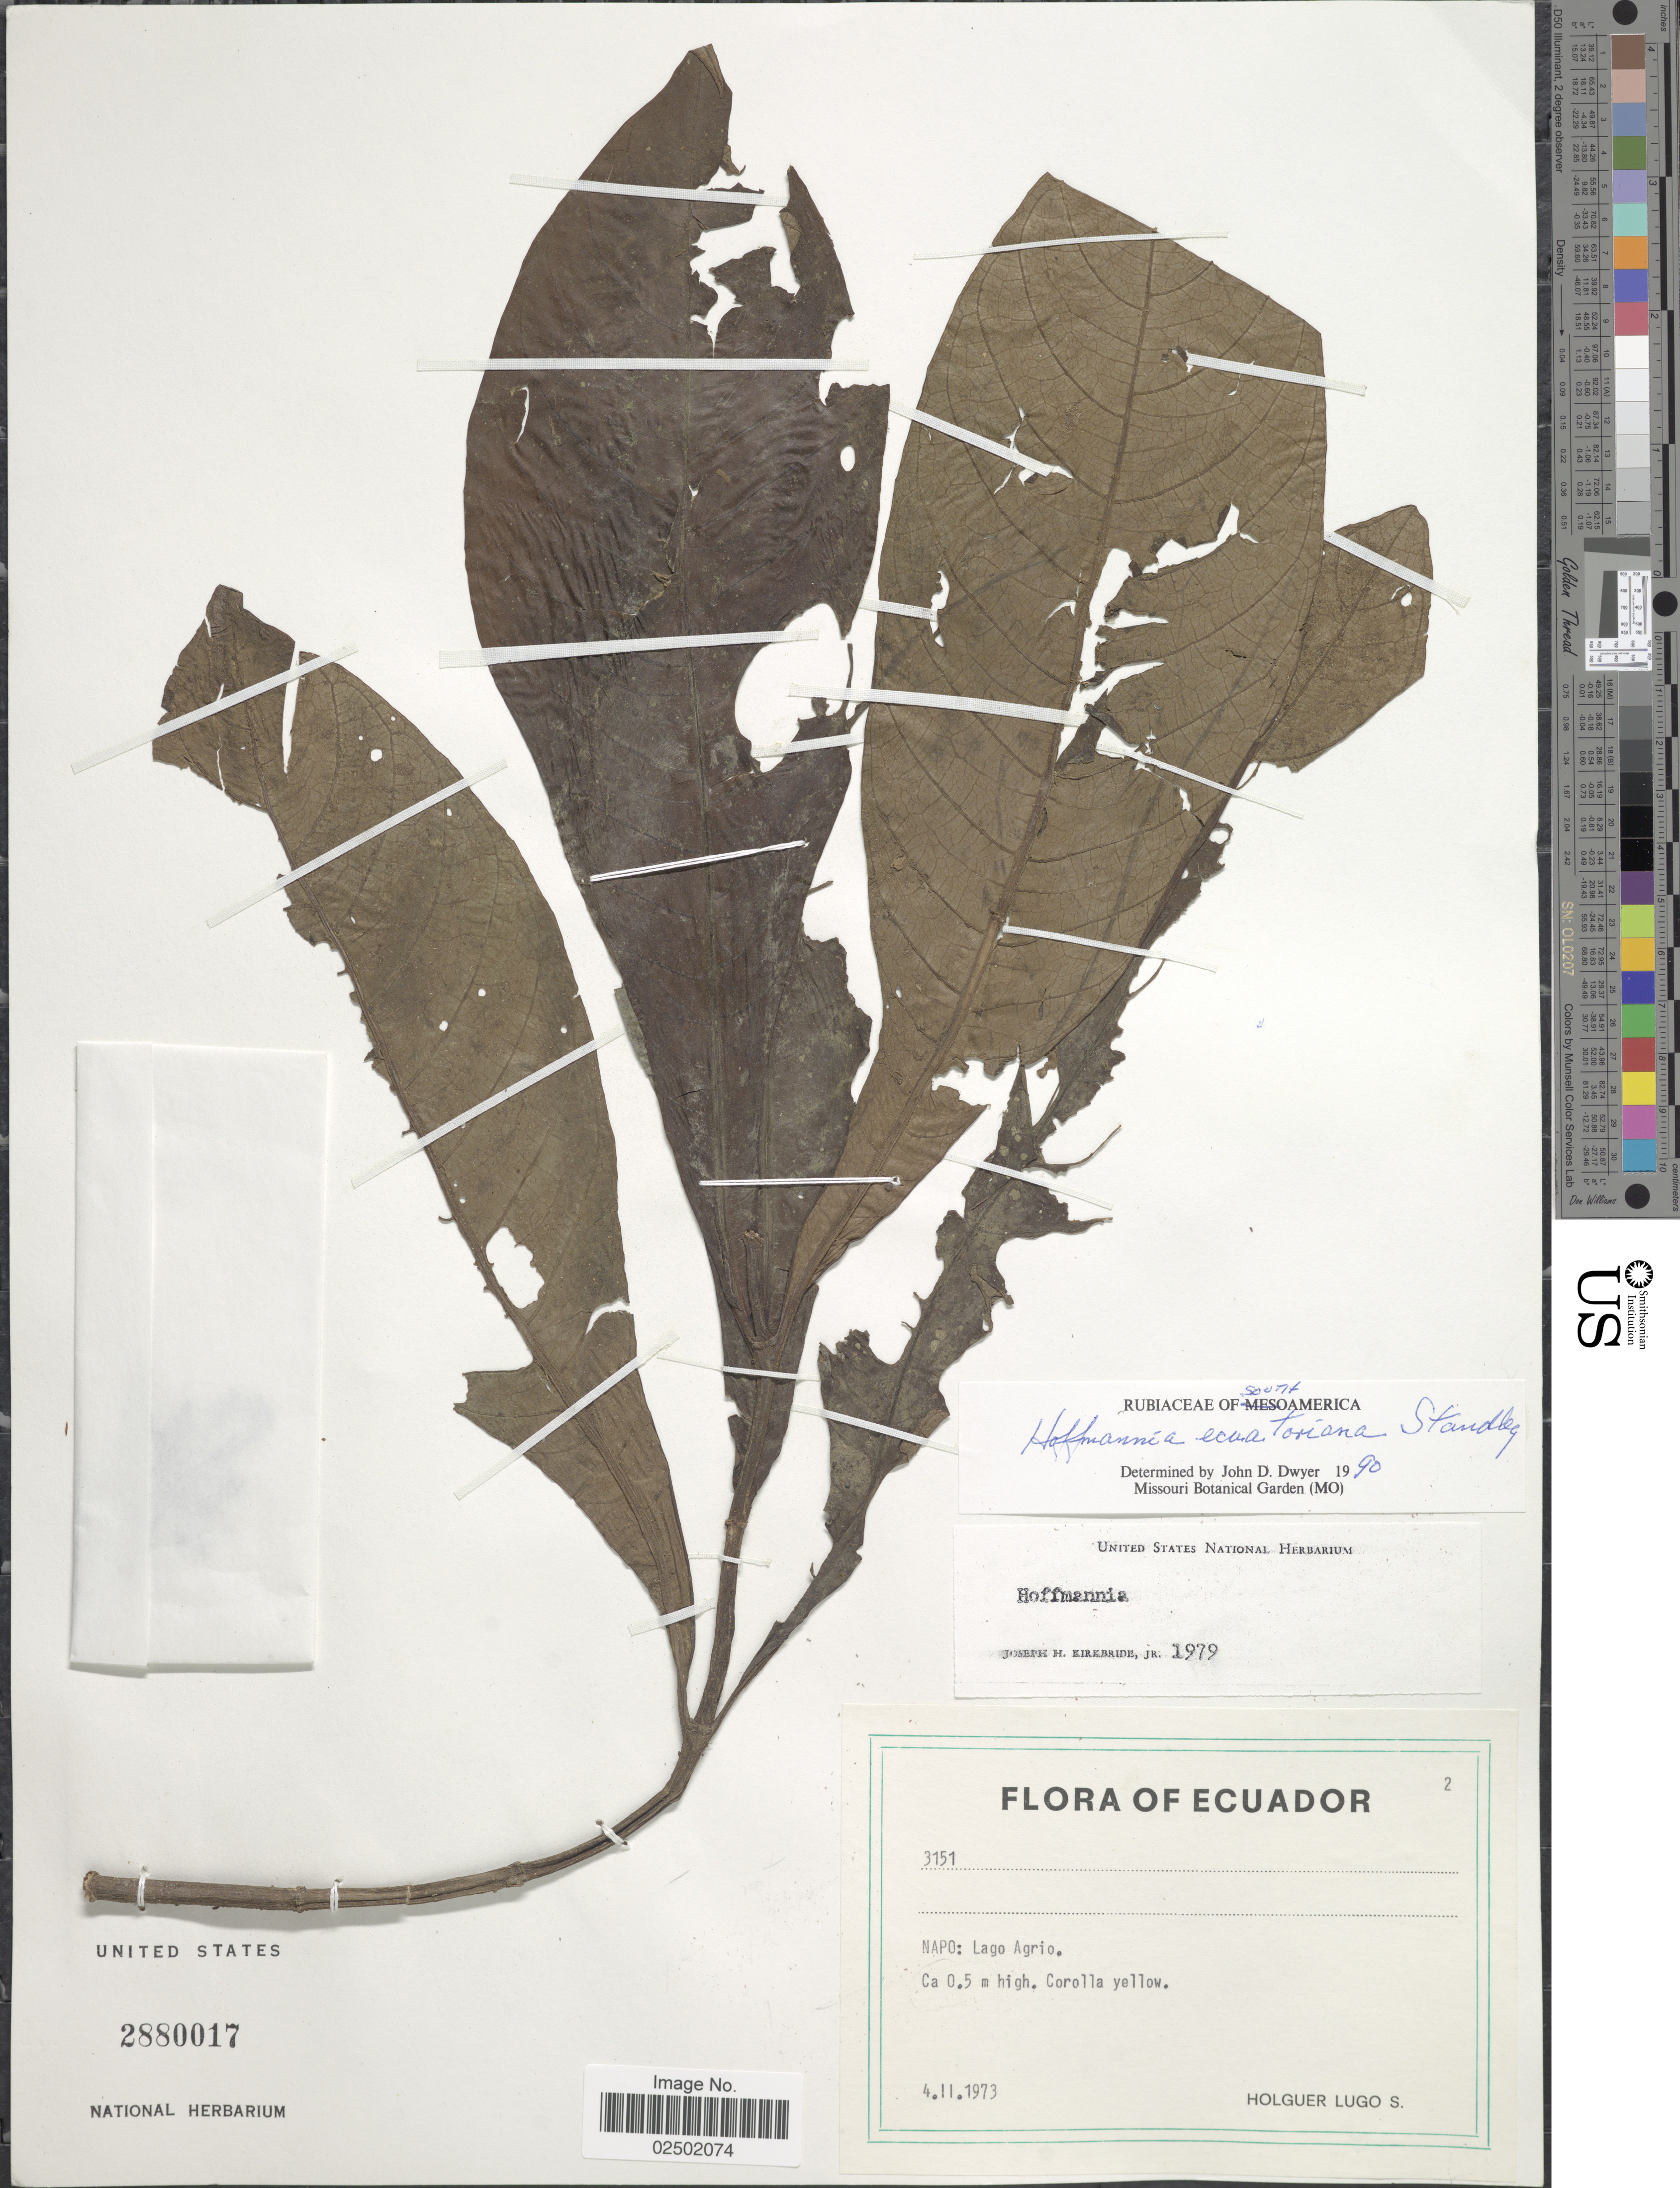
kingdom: Plantae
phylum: Tracheophyta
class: Magnoliopsida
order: Gentianales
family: Rubiaceae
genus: Hoffmannia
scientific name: Hoffmannia ecuatoriana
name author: Standl.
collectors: H. Lugo S.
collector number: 3151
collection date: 1973-02-04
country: Ecuador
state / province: Napo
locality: Napo: Lago Agrio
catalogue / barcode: US 2880017